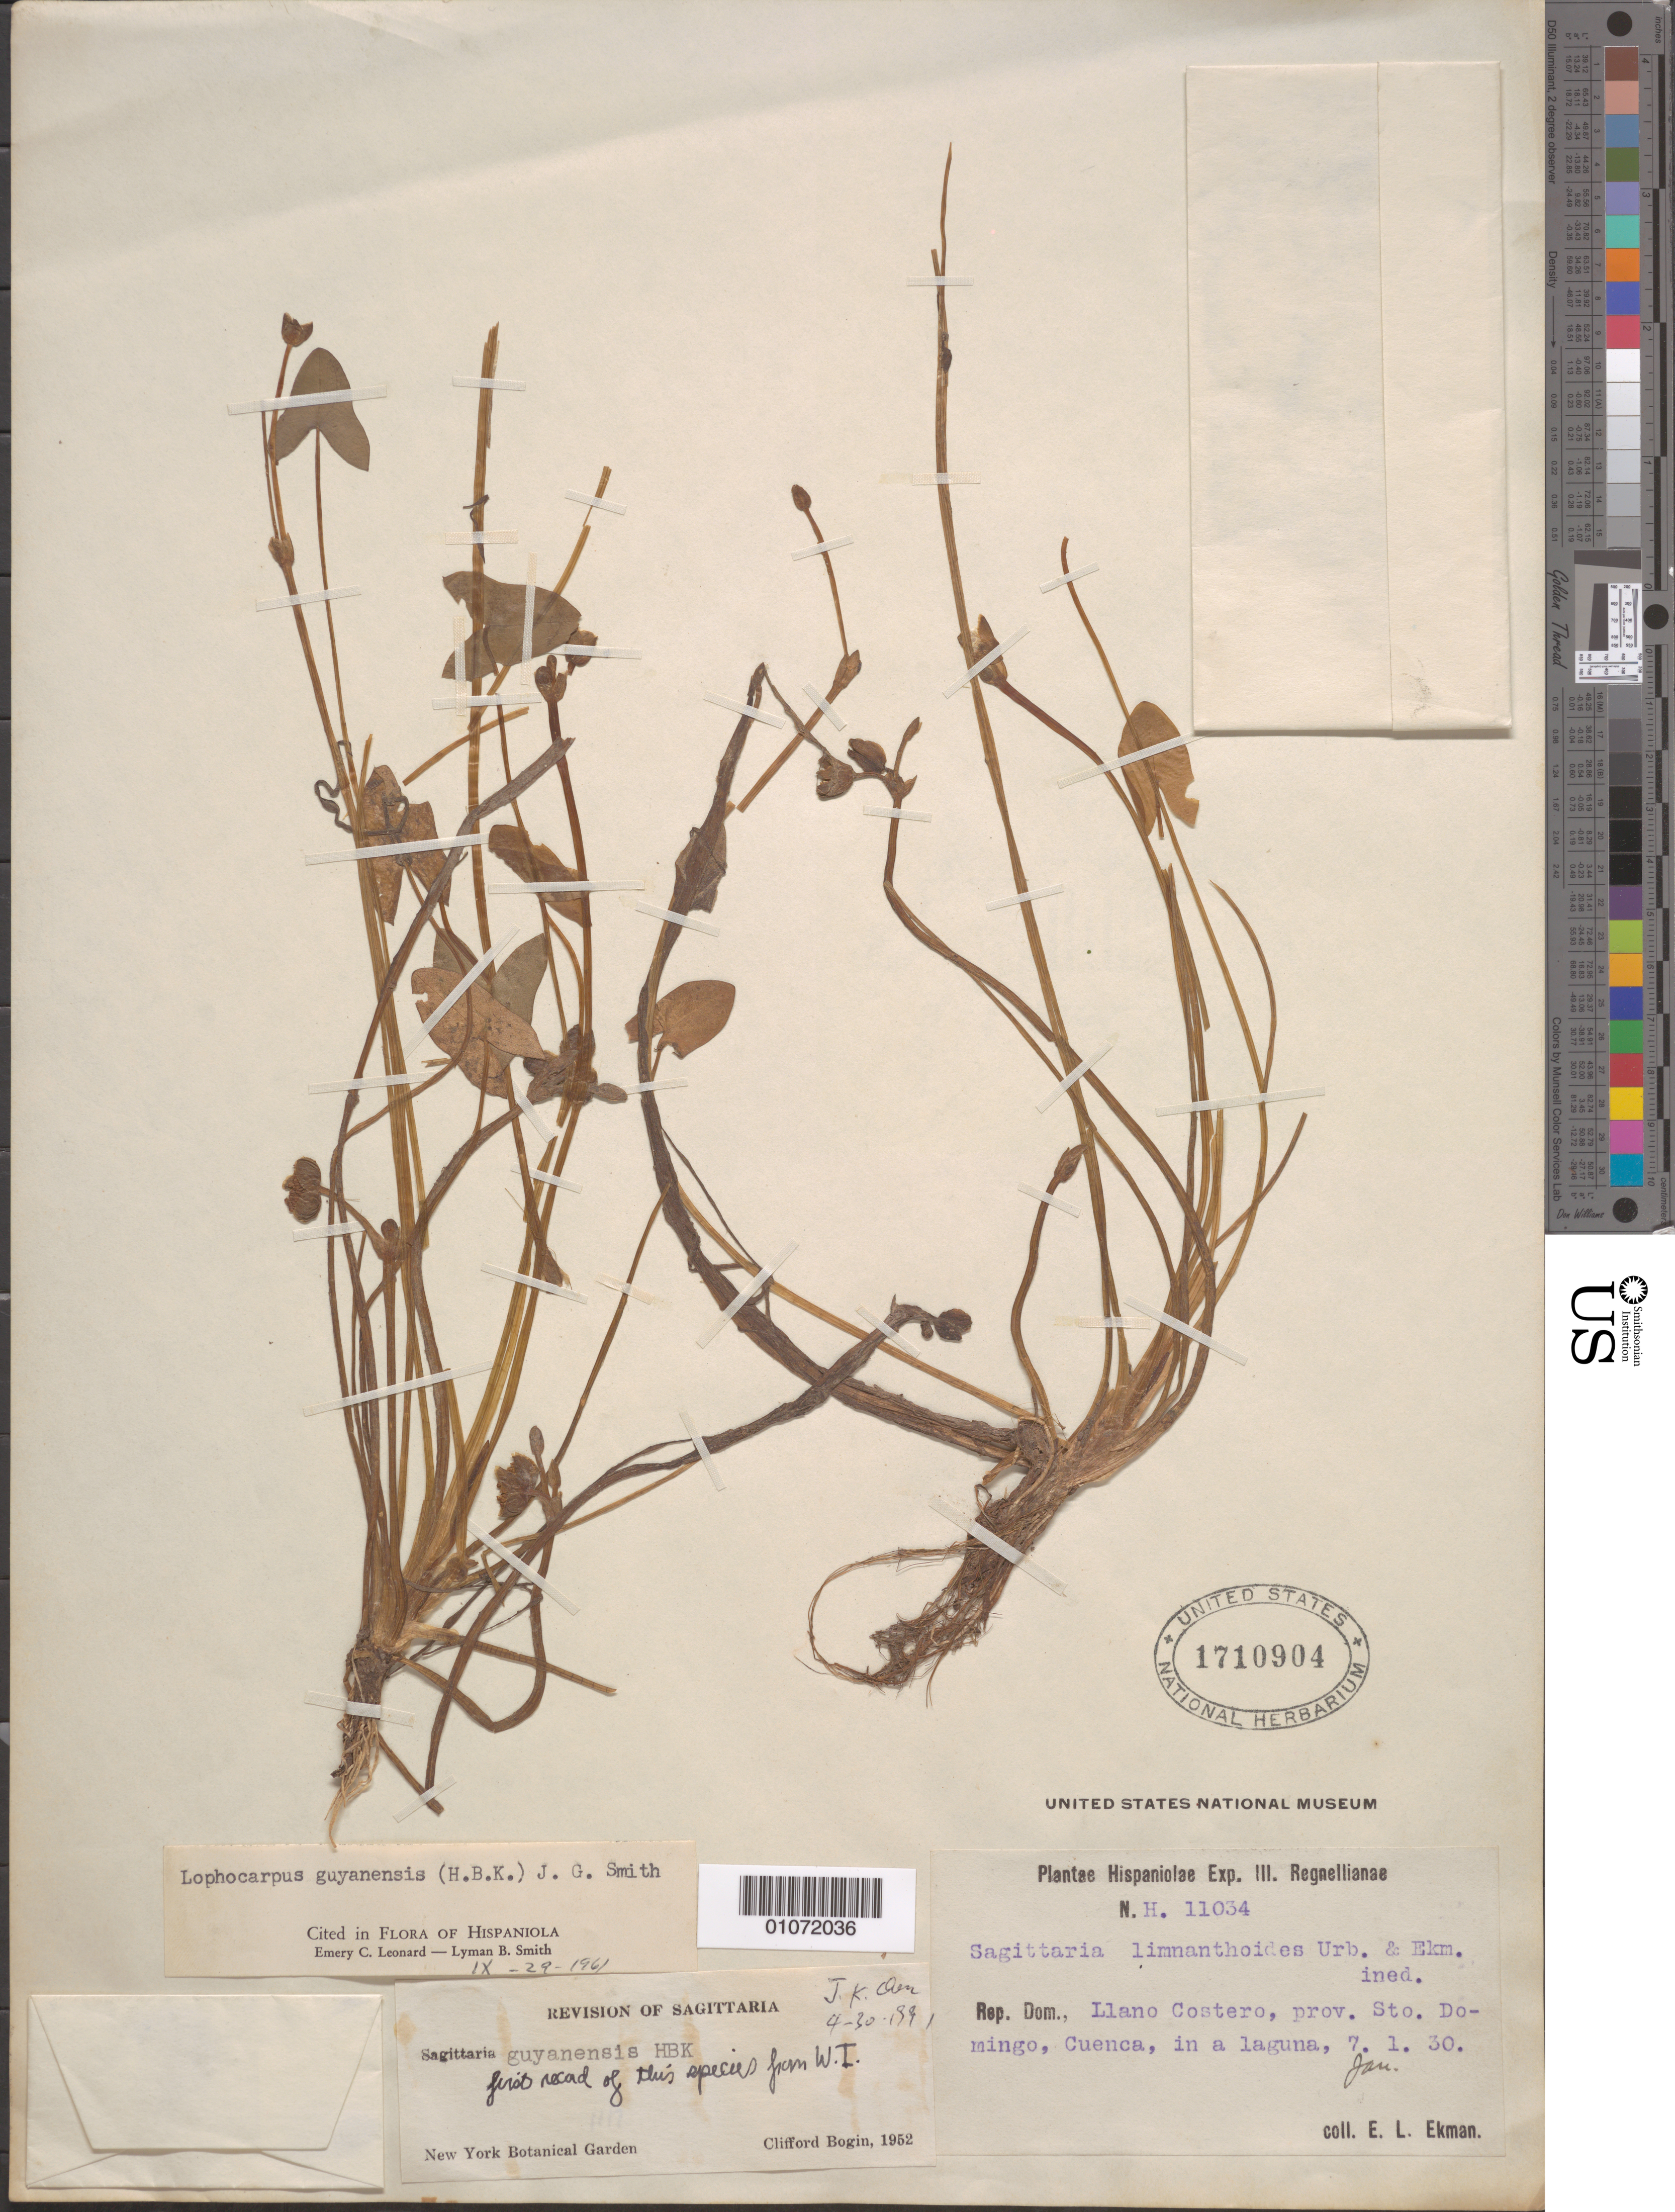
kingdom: Plantae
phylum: Tracheophyta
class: Liliopsida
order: Alismatales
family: Alismataceae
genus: Sagittaria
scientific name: Sagittaria guayanensis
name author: Kunth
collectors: E. L. Ekman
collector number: H 11034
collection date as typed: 06 Jan 1930 or 01 Jul 1930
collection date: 1930-01-06 or 1930-07-01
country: Dominican Republic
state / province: Santo Domingo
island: Hispaniola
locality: Cuenca. In a laguna.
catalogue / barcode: US 1710904